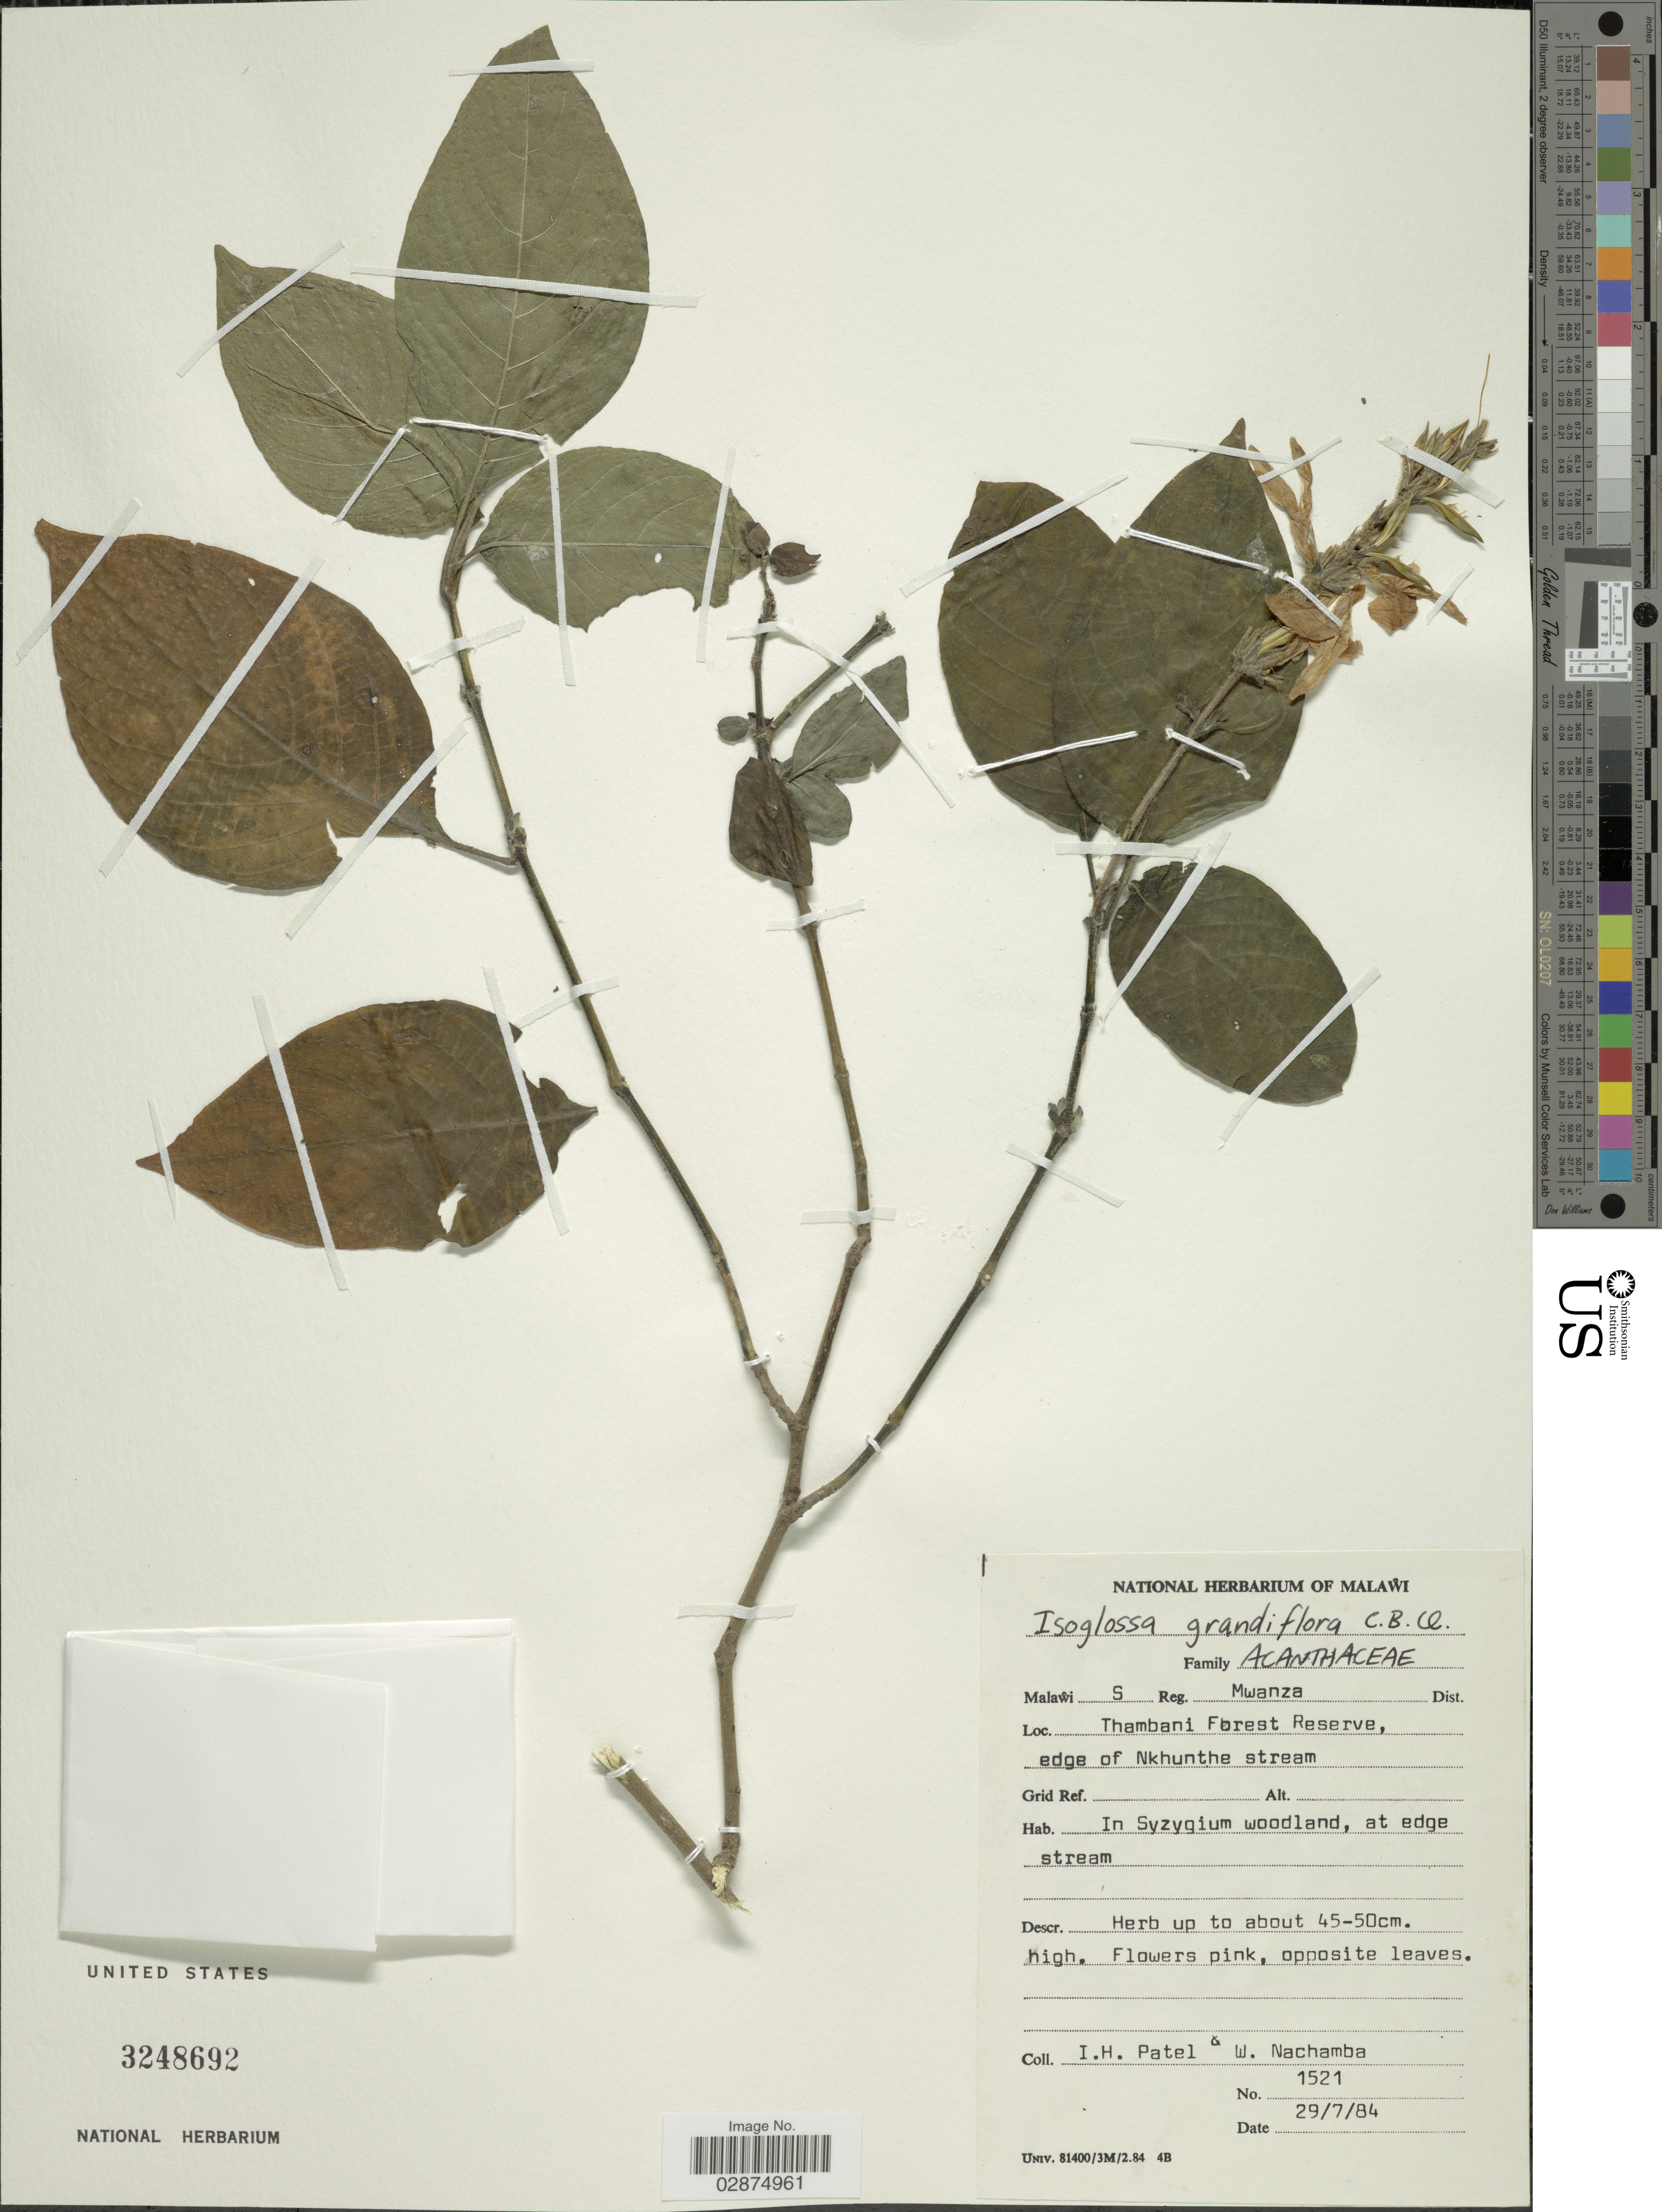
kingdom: Plantae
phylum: Tracheophyta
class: Magnoliopsida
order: Lamiales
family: Acanthaceae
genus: Isoglossa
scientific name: Isoglossa grandiflora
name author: S. Moore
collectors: I. Patel & W. Nachamba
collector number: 1521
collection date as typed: Transcribed d/m/y: 29/7/84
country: Malawi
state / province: Southern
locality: S Reg. Mwanza Dist. Thambani Forest Reserve, edge of Nkhunthe stream.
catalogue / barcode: US 3248692